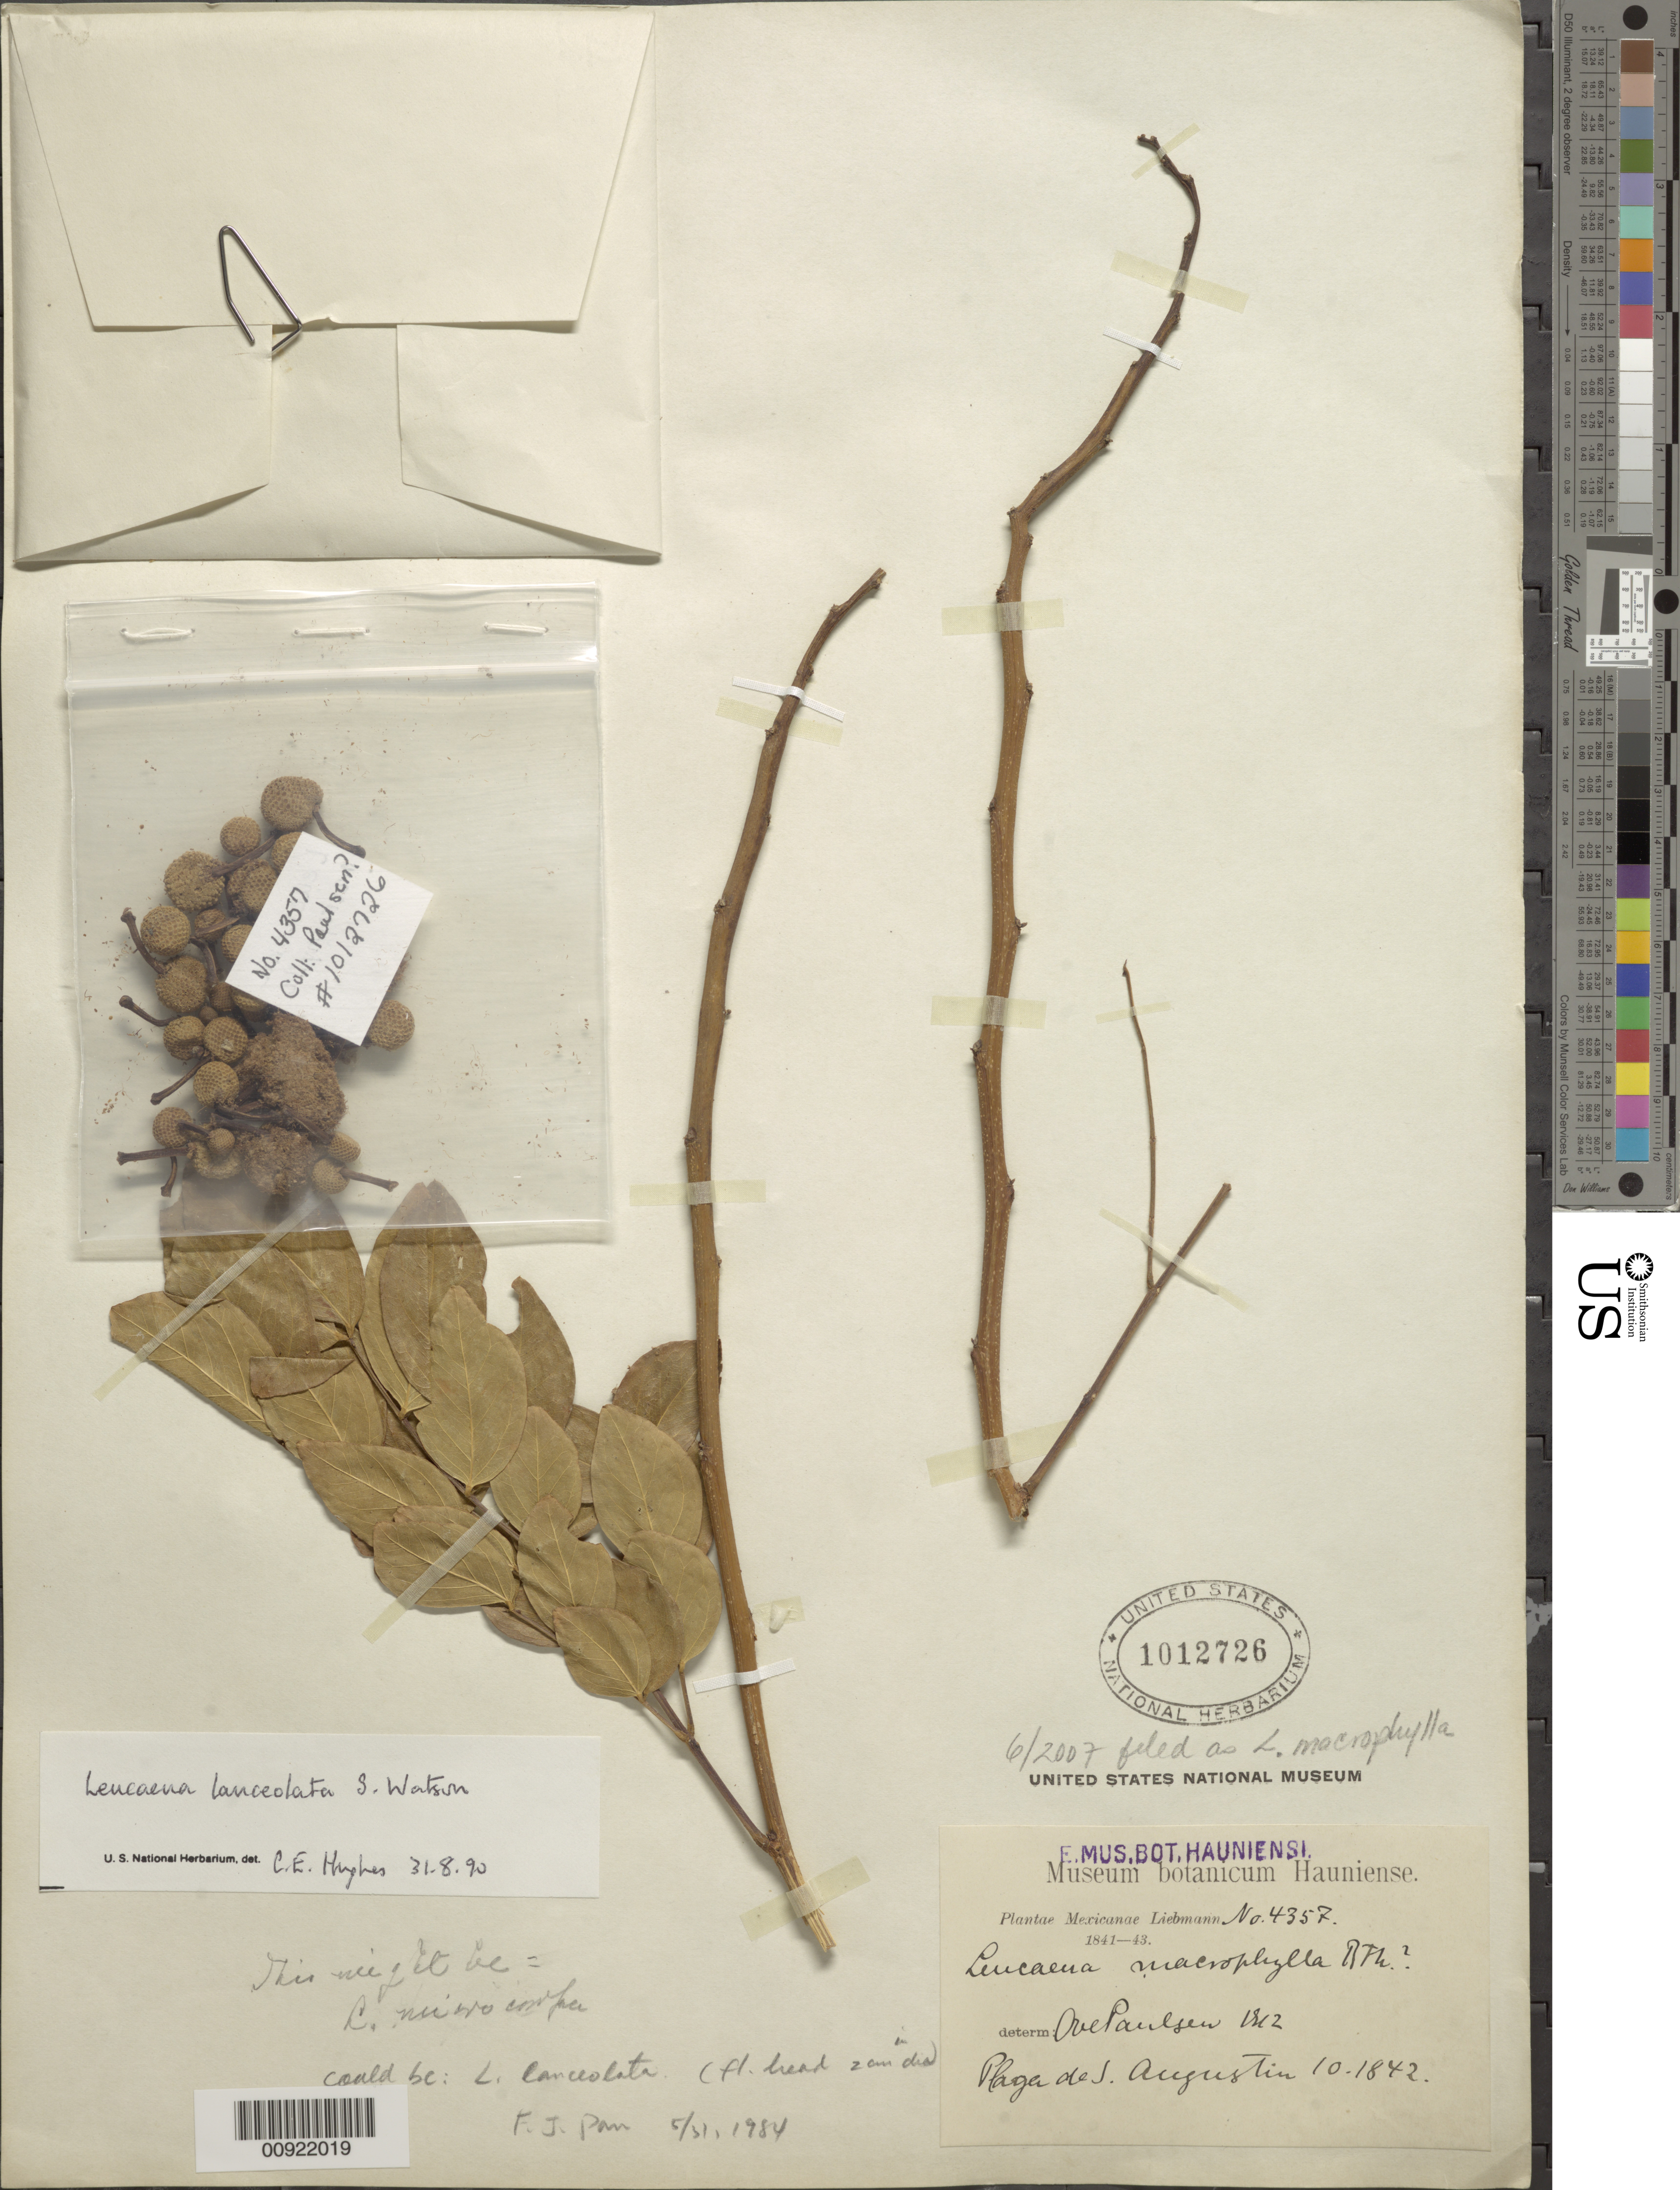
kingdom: Plantae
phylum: Tracheophyta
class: Magnoliopsida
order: Fabales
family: Fabaceae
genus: Leucaena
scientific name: Leucaena macrophylla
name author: Benth.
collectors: F. M. Liebmann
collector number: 4357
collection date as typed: Oct 1842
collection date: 1842-10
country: Mexico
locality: Plaza de S. Augustin.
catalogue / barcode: US 1012726